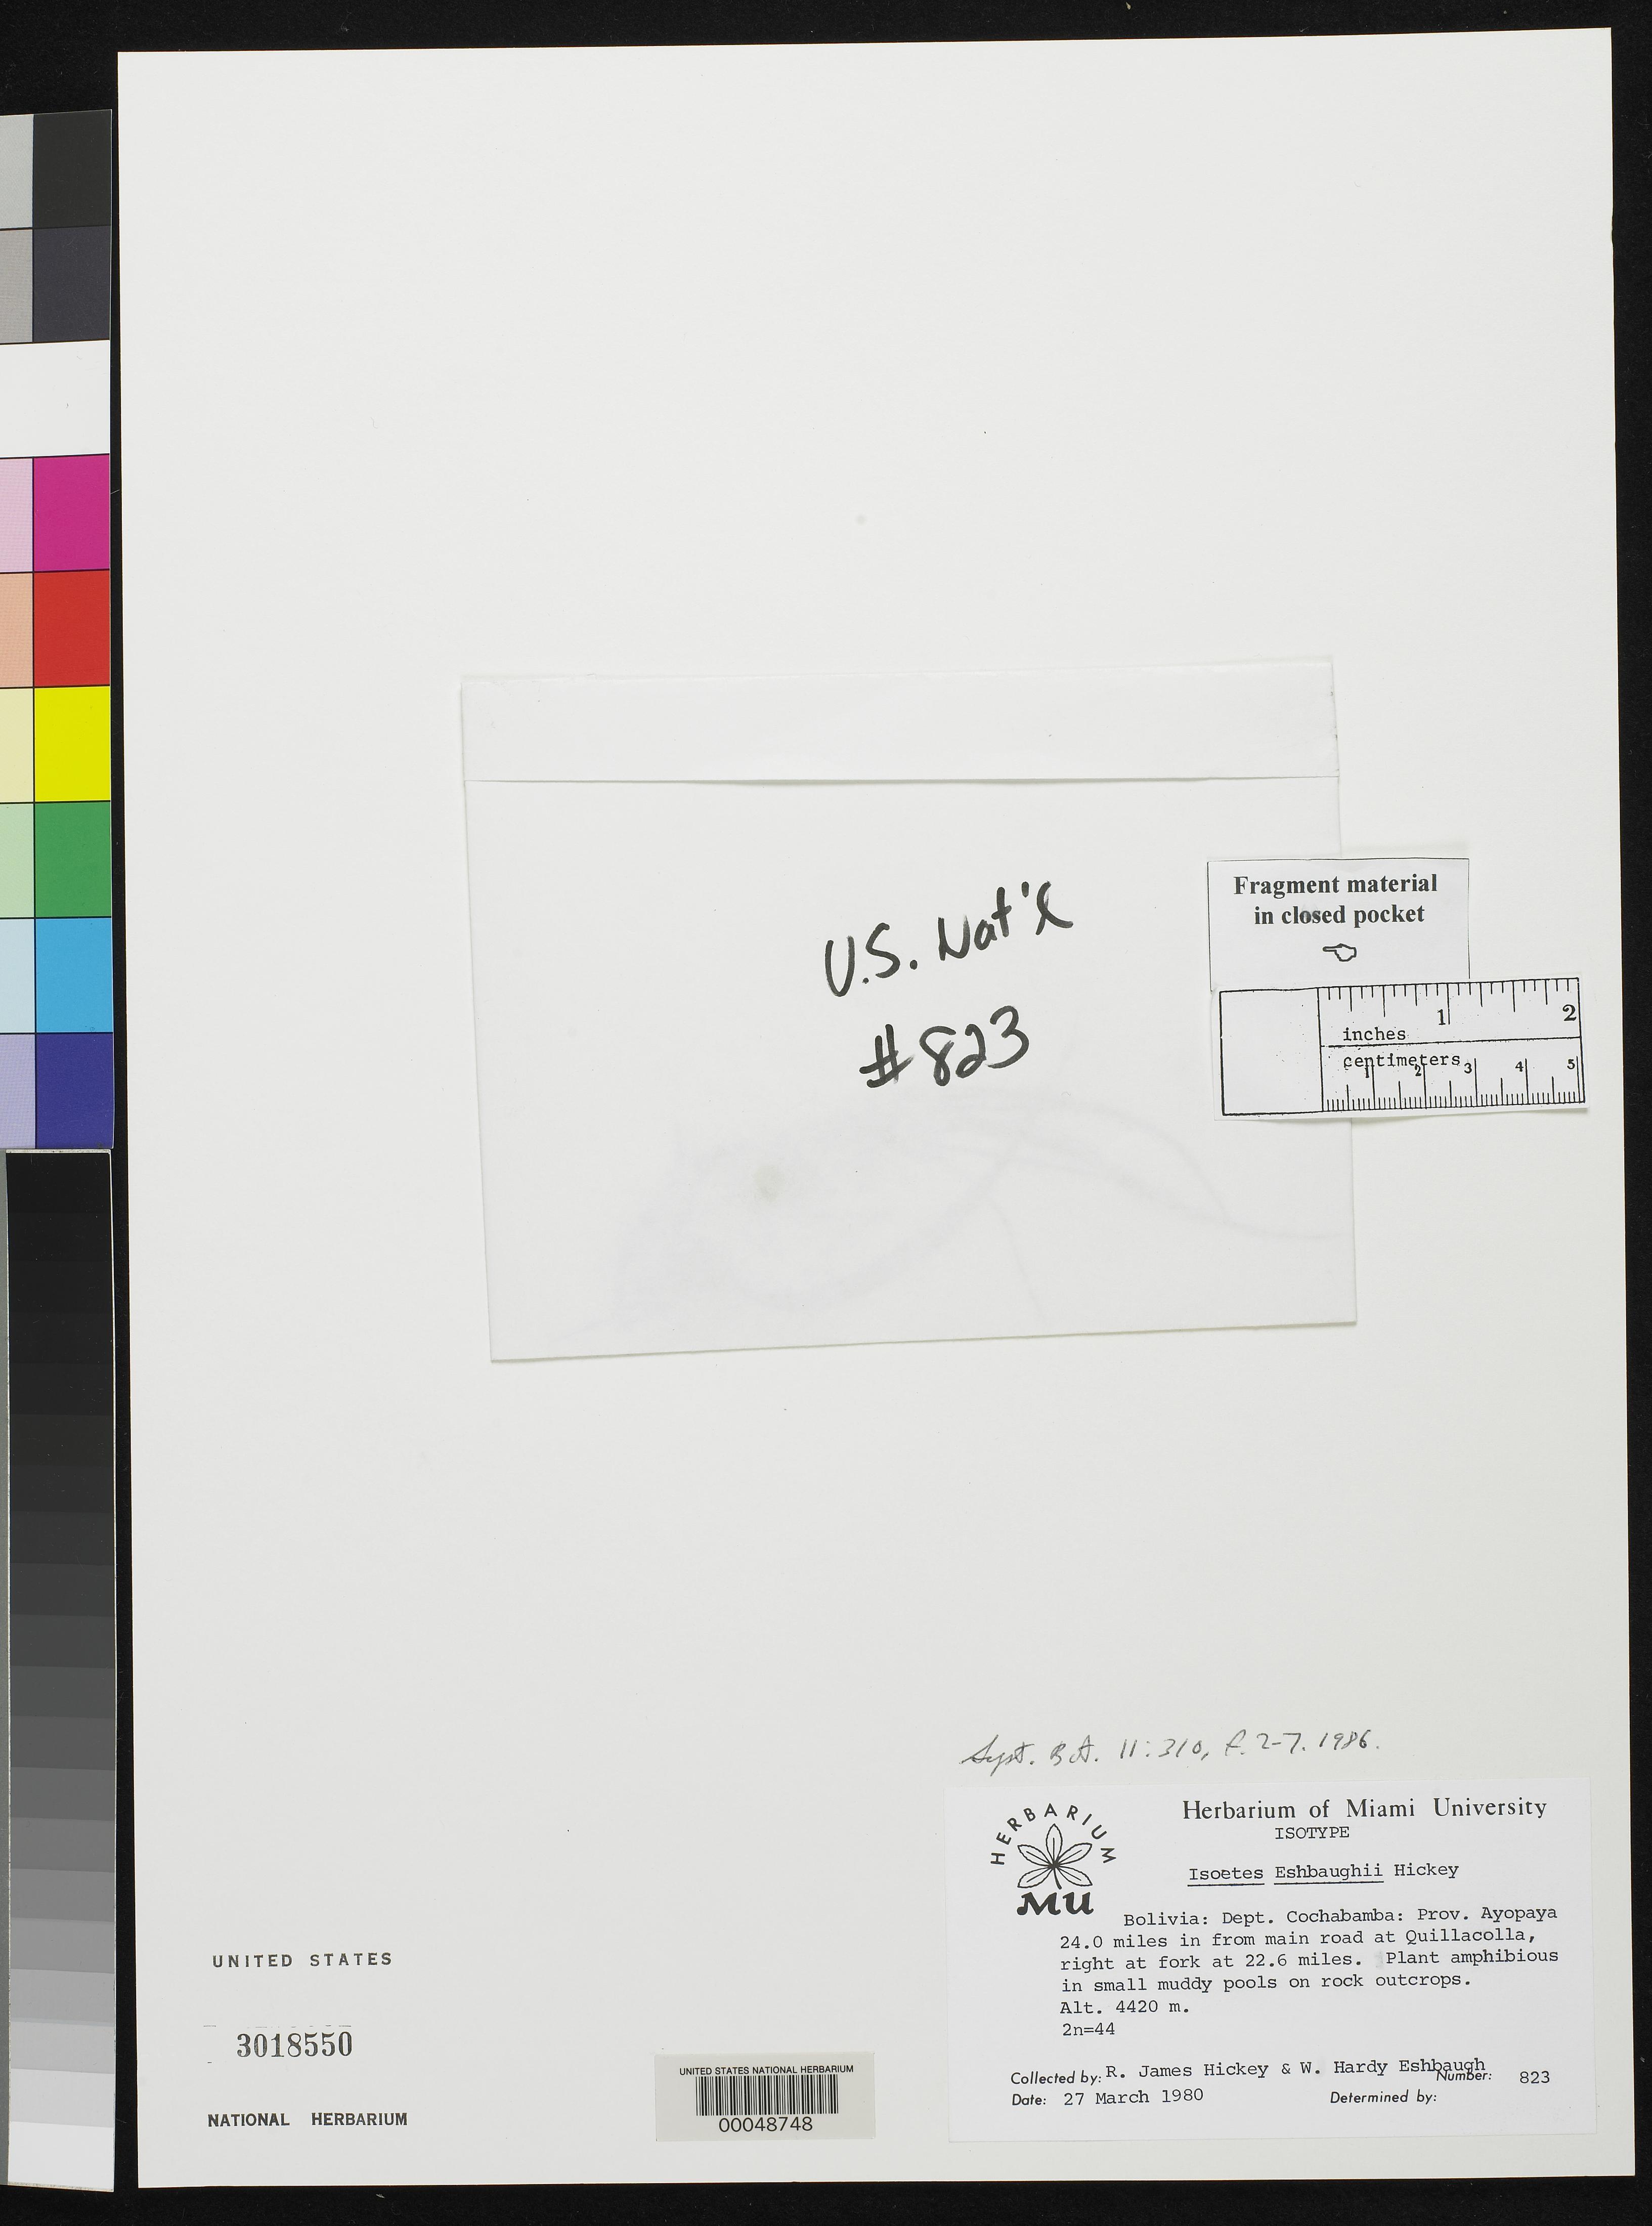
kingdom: Plantae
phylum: Tracheophyta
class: Lycopodiopsida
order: Isoetales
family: Isoetaceae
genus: Isoetes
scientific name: Isoetes eshbaughii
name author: Hickey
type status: Isotype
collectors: R. J. Hickey & W. Eshbaugh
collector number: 823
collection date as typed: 27 Mar 1980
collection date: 1980-03-27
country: Bolivia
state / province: Cochabamba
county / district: Ayopaya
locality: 24.0 mi in from main road at Quillacolla, right at fork at 22.6 mi.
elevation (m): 4420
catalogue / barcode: US 3018550